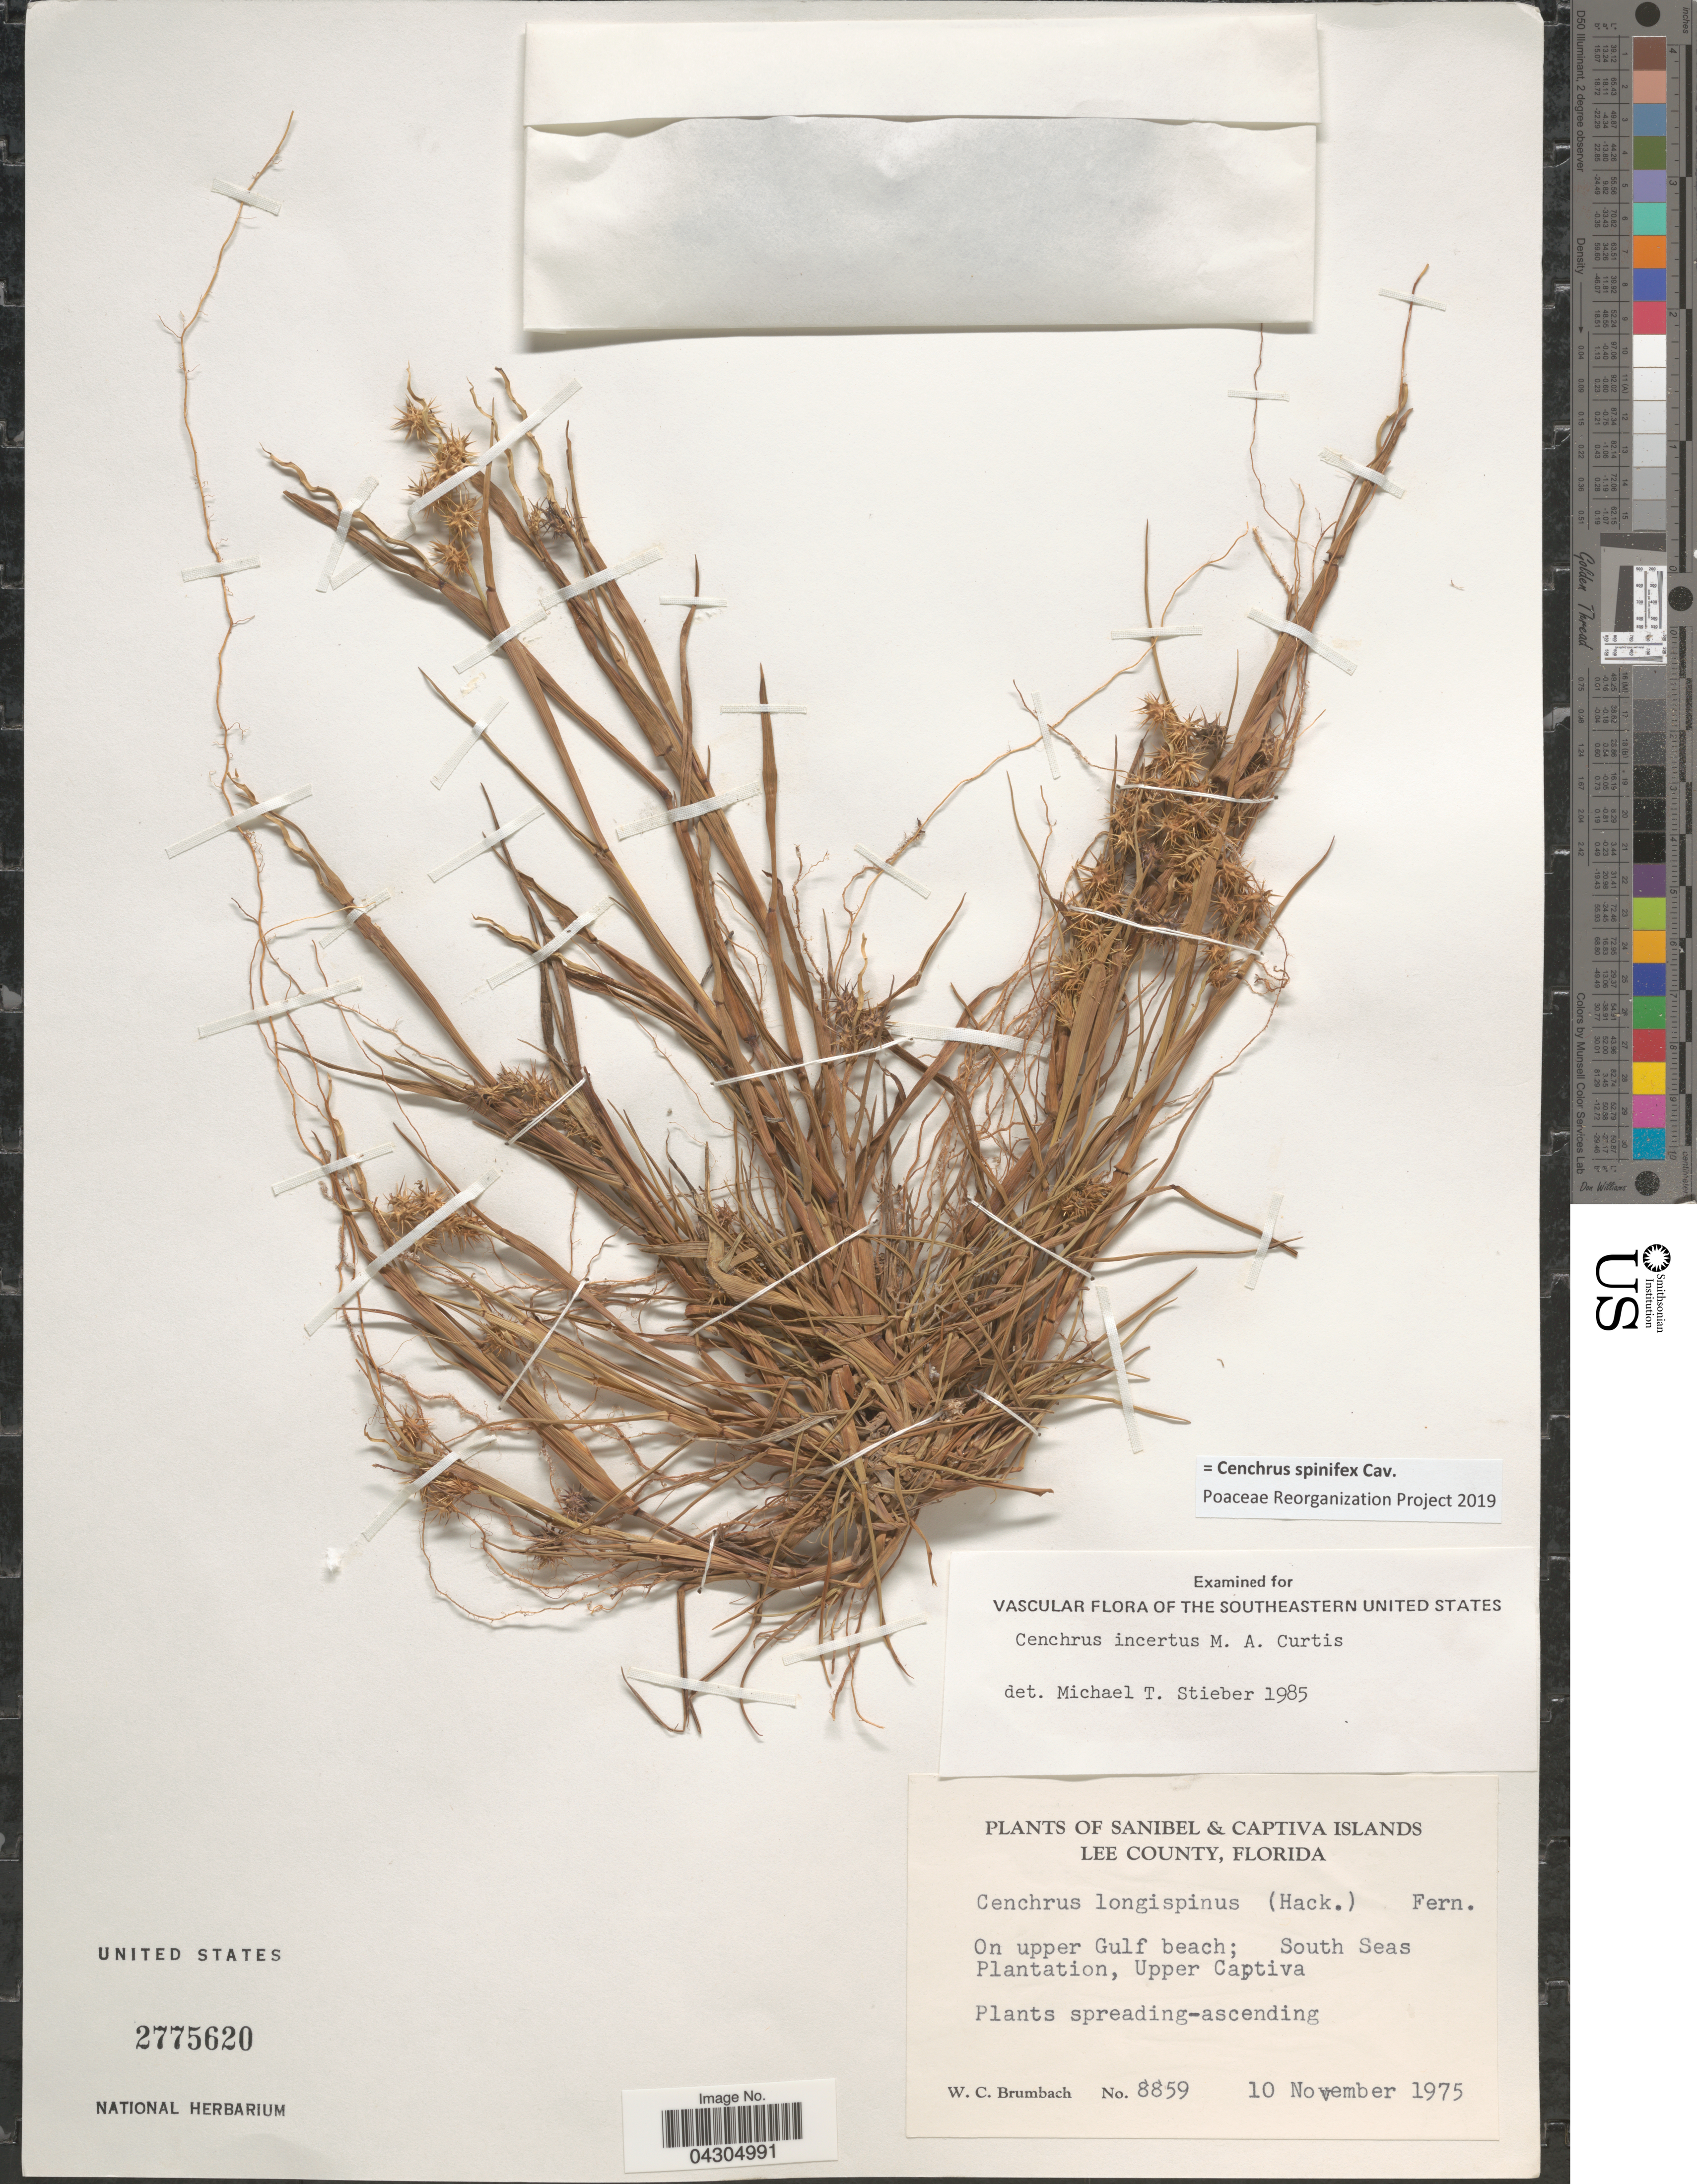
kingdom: Plantae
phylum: Tracheophyta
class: Liliopsida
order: Poales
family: Poaceae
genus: Cenchrus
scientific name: Cenchrus spinifex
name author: Cav.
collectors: W. C. Brumbach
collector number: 8859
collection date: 1975-11-10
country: United States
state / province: Florida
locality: Sanibel & Captiva Islands. Lee County. On upper Gulf beach; South Seas Plantation, Upper Captiva.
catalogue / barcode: US 2775620